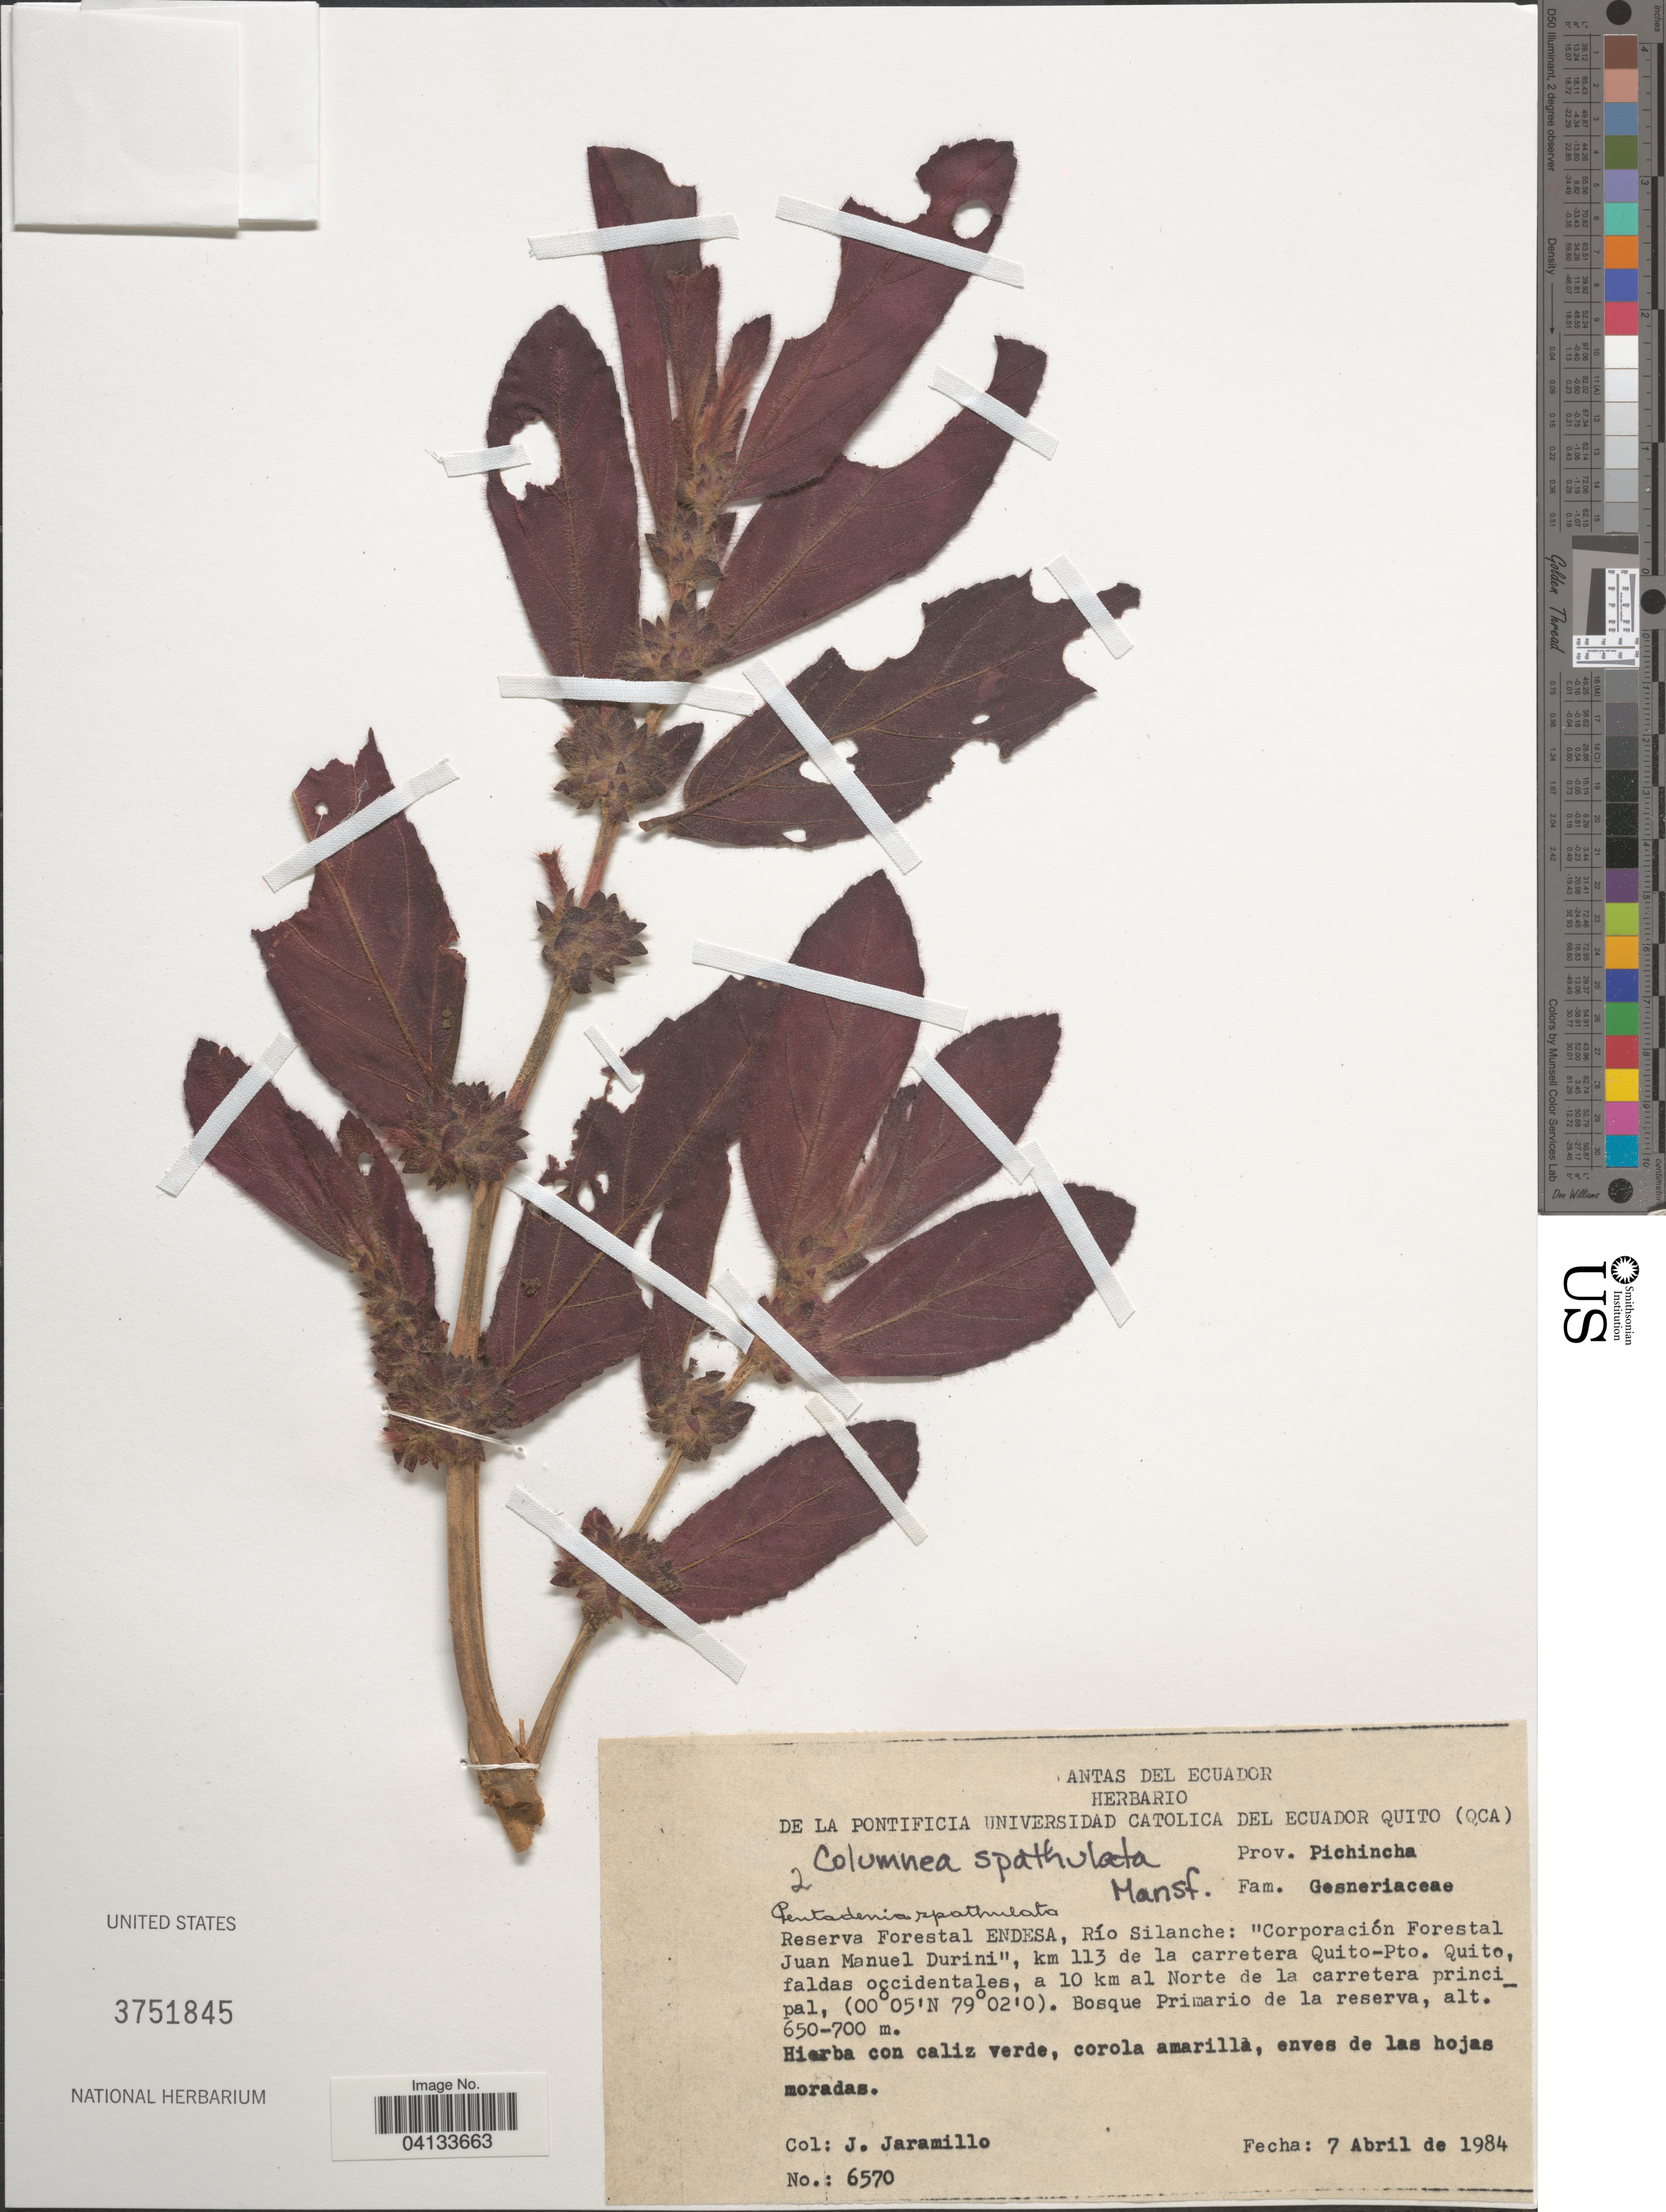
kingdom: Plantae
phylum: Tracheophyta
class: Magnoliopsida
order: Lamiales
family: Gesneriaceae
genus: Columnea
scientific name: Columnea spathulata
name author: Mansf.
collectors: J. Jaramillo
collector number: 6570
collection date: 1984-04-07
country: Ecuador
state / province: Pichincha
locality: Reserva Forestal ENDESA, Río Silanche: "Corporación Forestal Juan Manuel Durini", km 113 de la carretera Quito-Pto. Quito, faldas occidentales, a 10 km al Norte de la carretera principal.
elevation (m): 650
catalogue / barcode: US 3751845